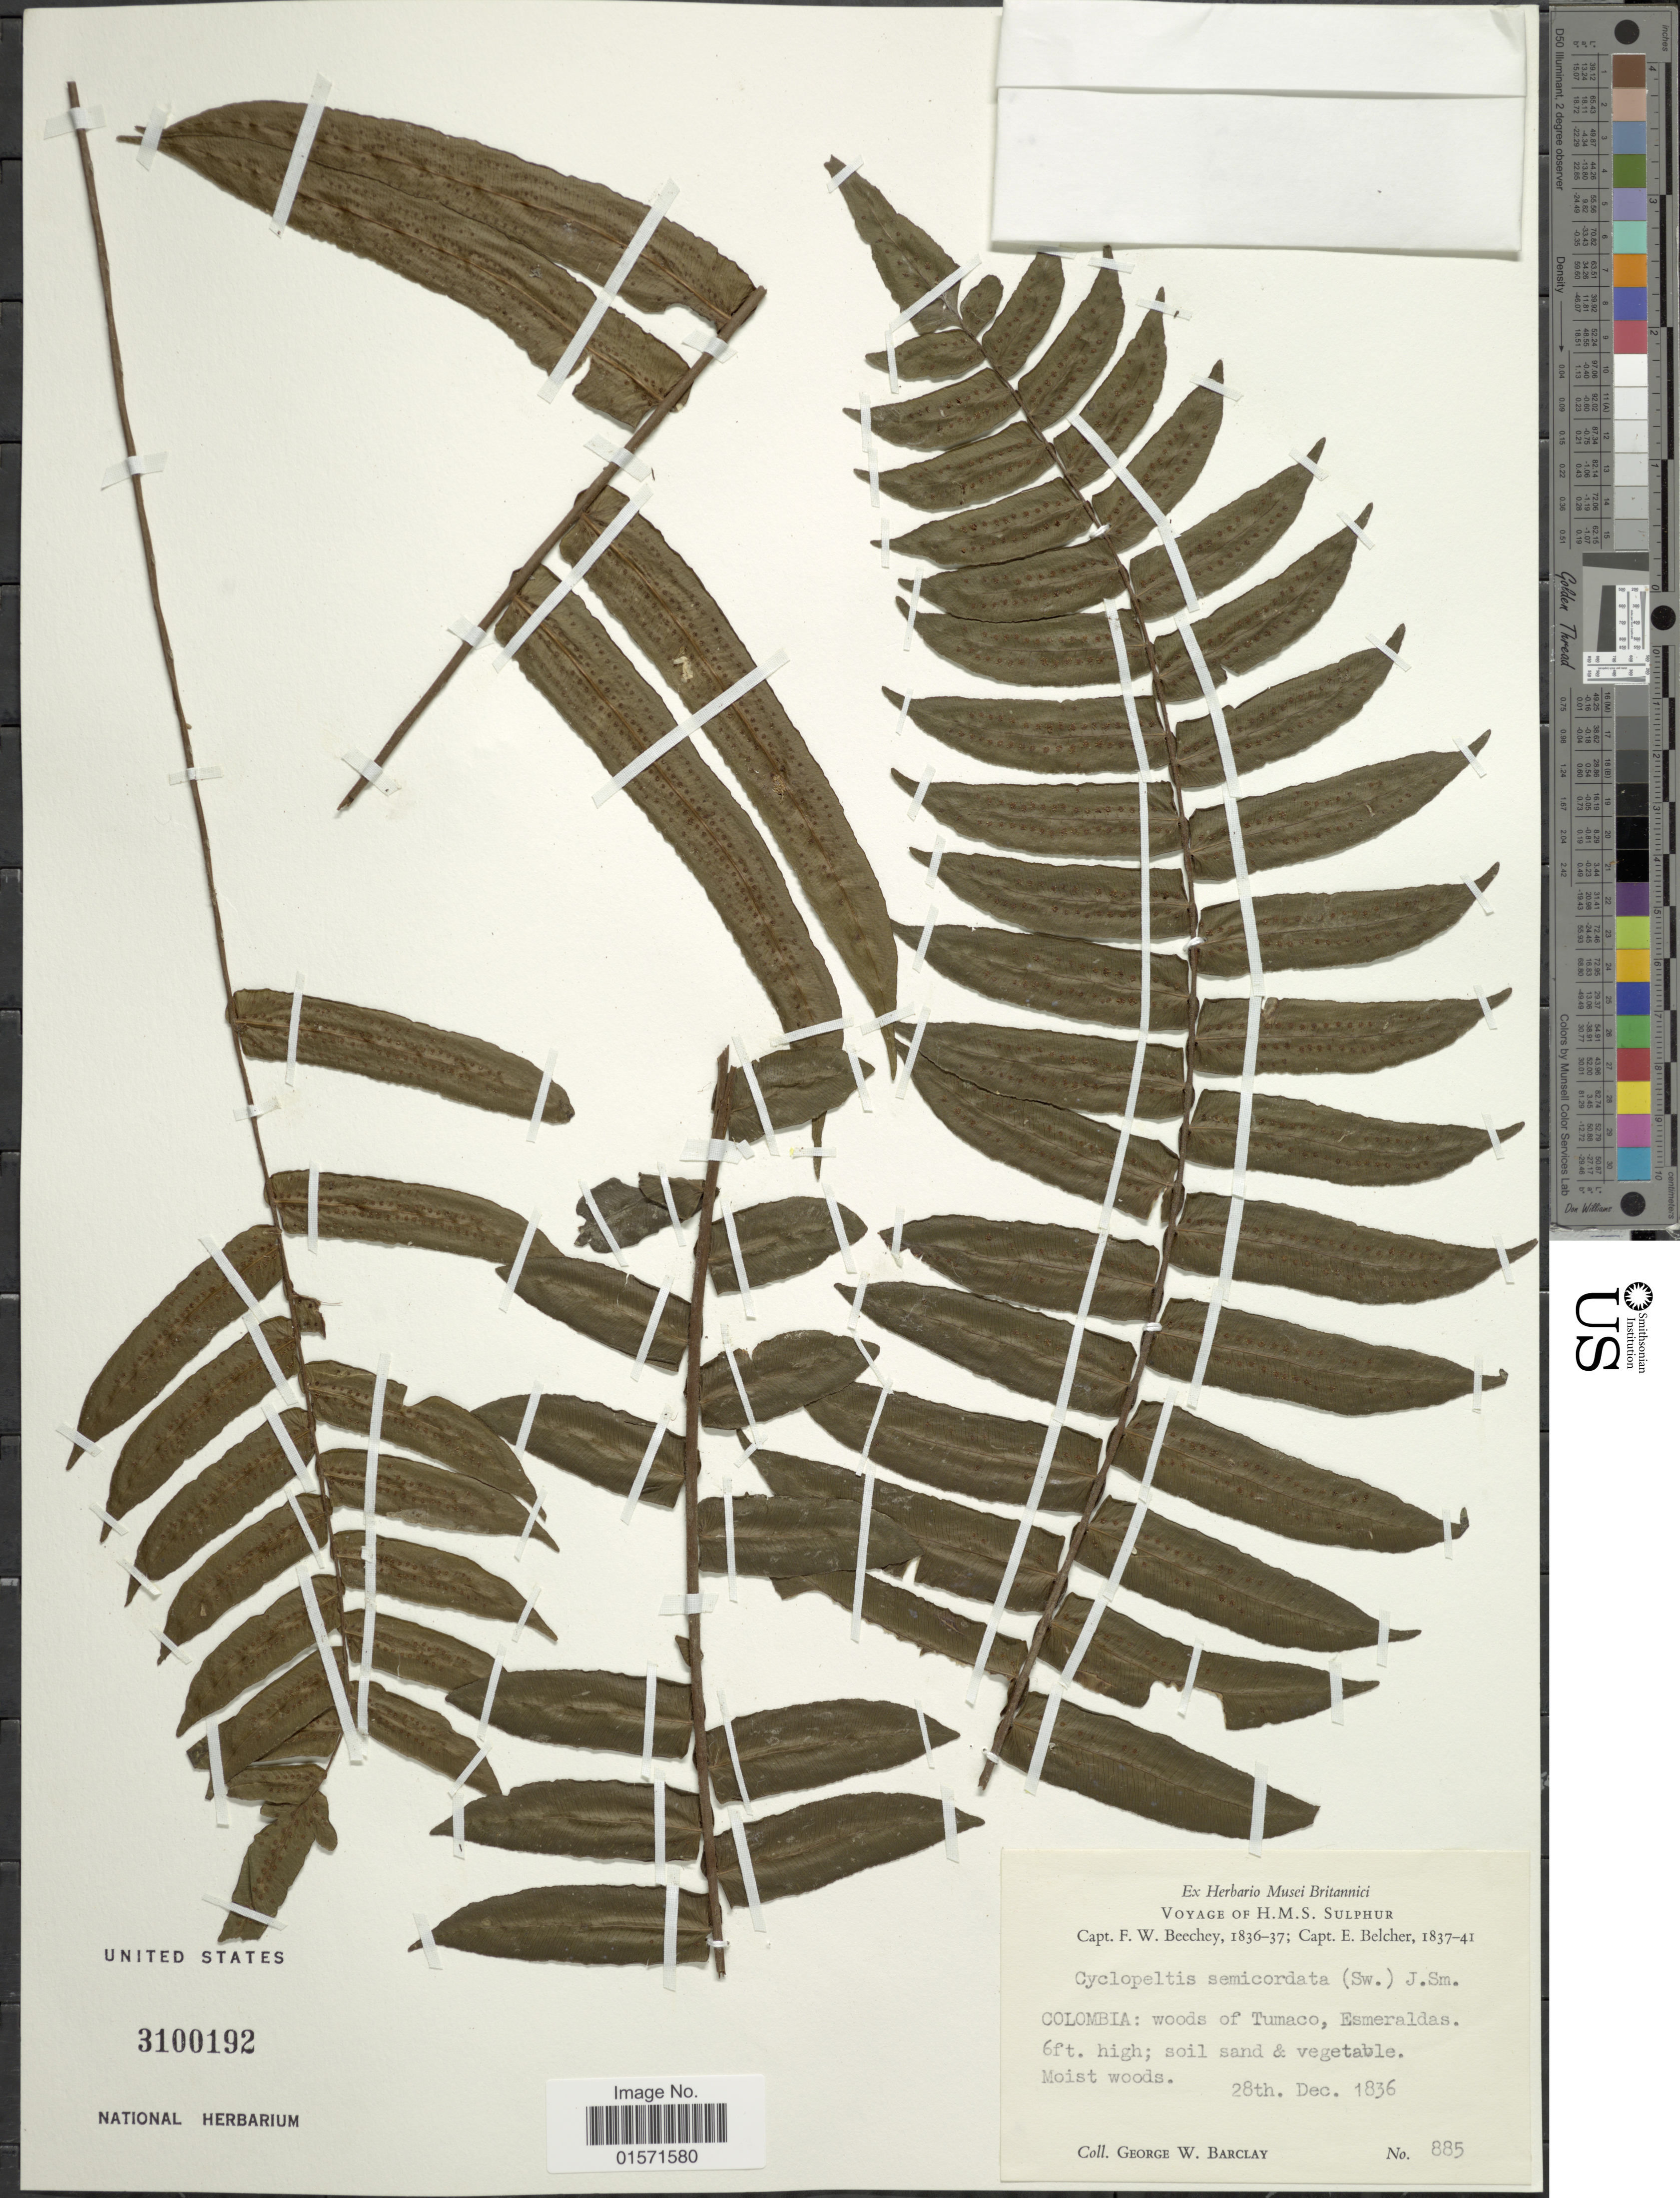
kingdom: Plantae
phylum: Tracheophyta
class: Polypodiopsida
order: Polypodiales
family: Lomariopsidaceae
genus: Cyclopeltis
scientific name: Cyclopeltis semicordata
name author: (Sw.) J. Sm.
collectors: G. W. Barclay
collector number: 885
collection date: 1836-12-28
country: Colombia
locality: Woods of Tomaco, Esmeraldas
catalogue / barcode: US 3100192